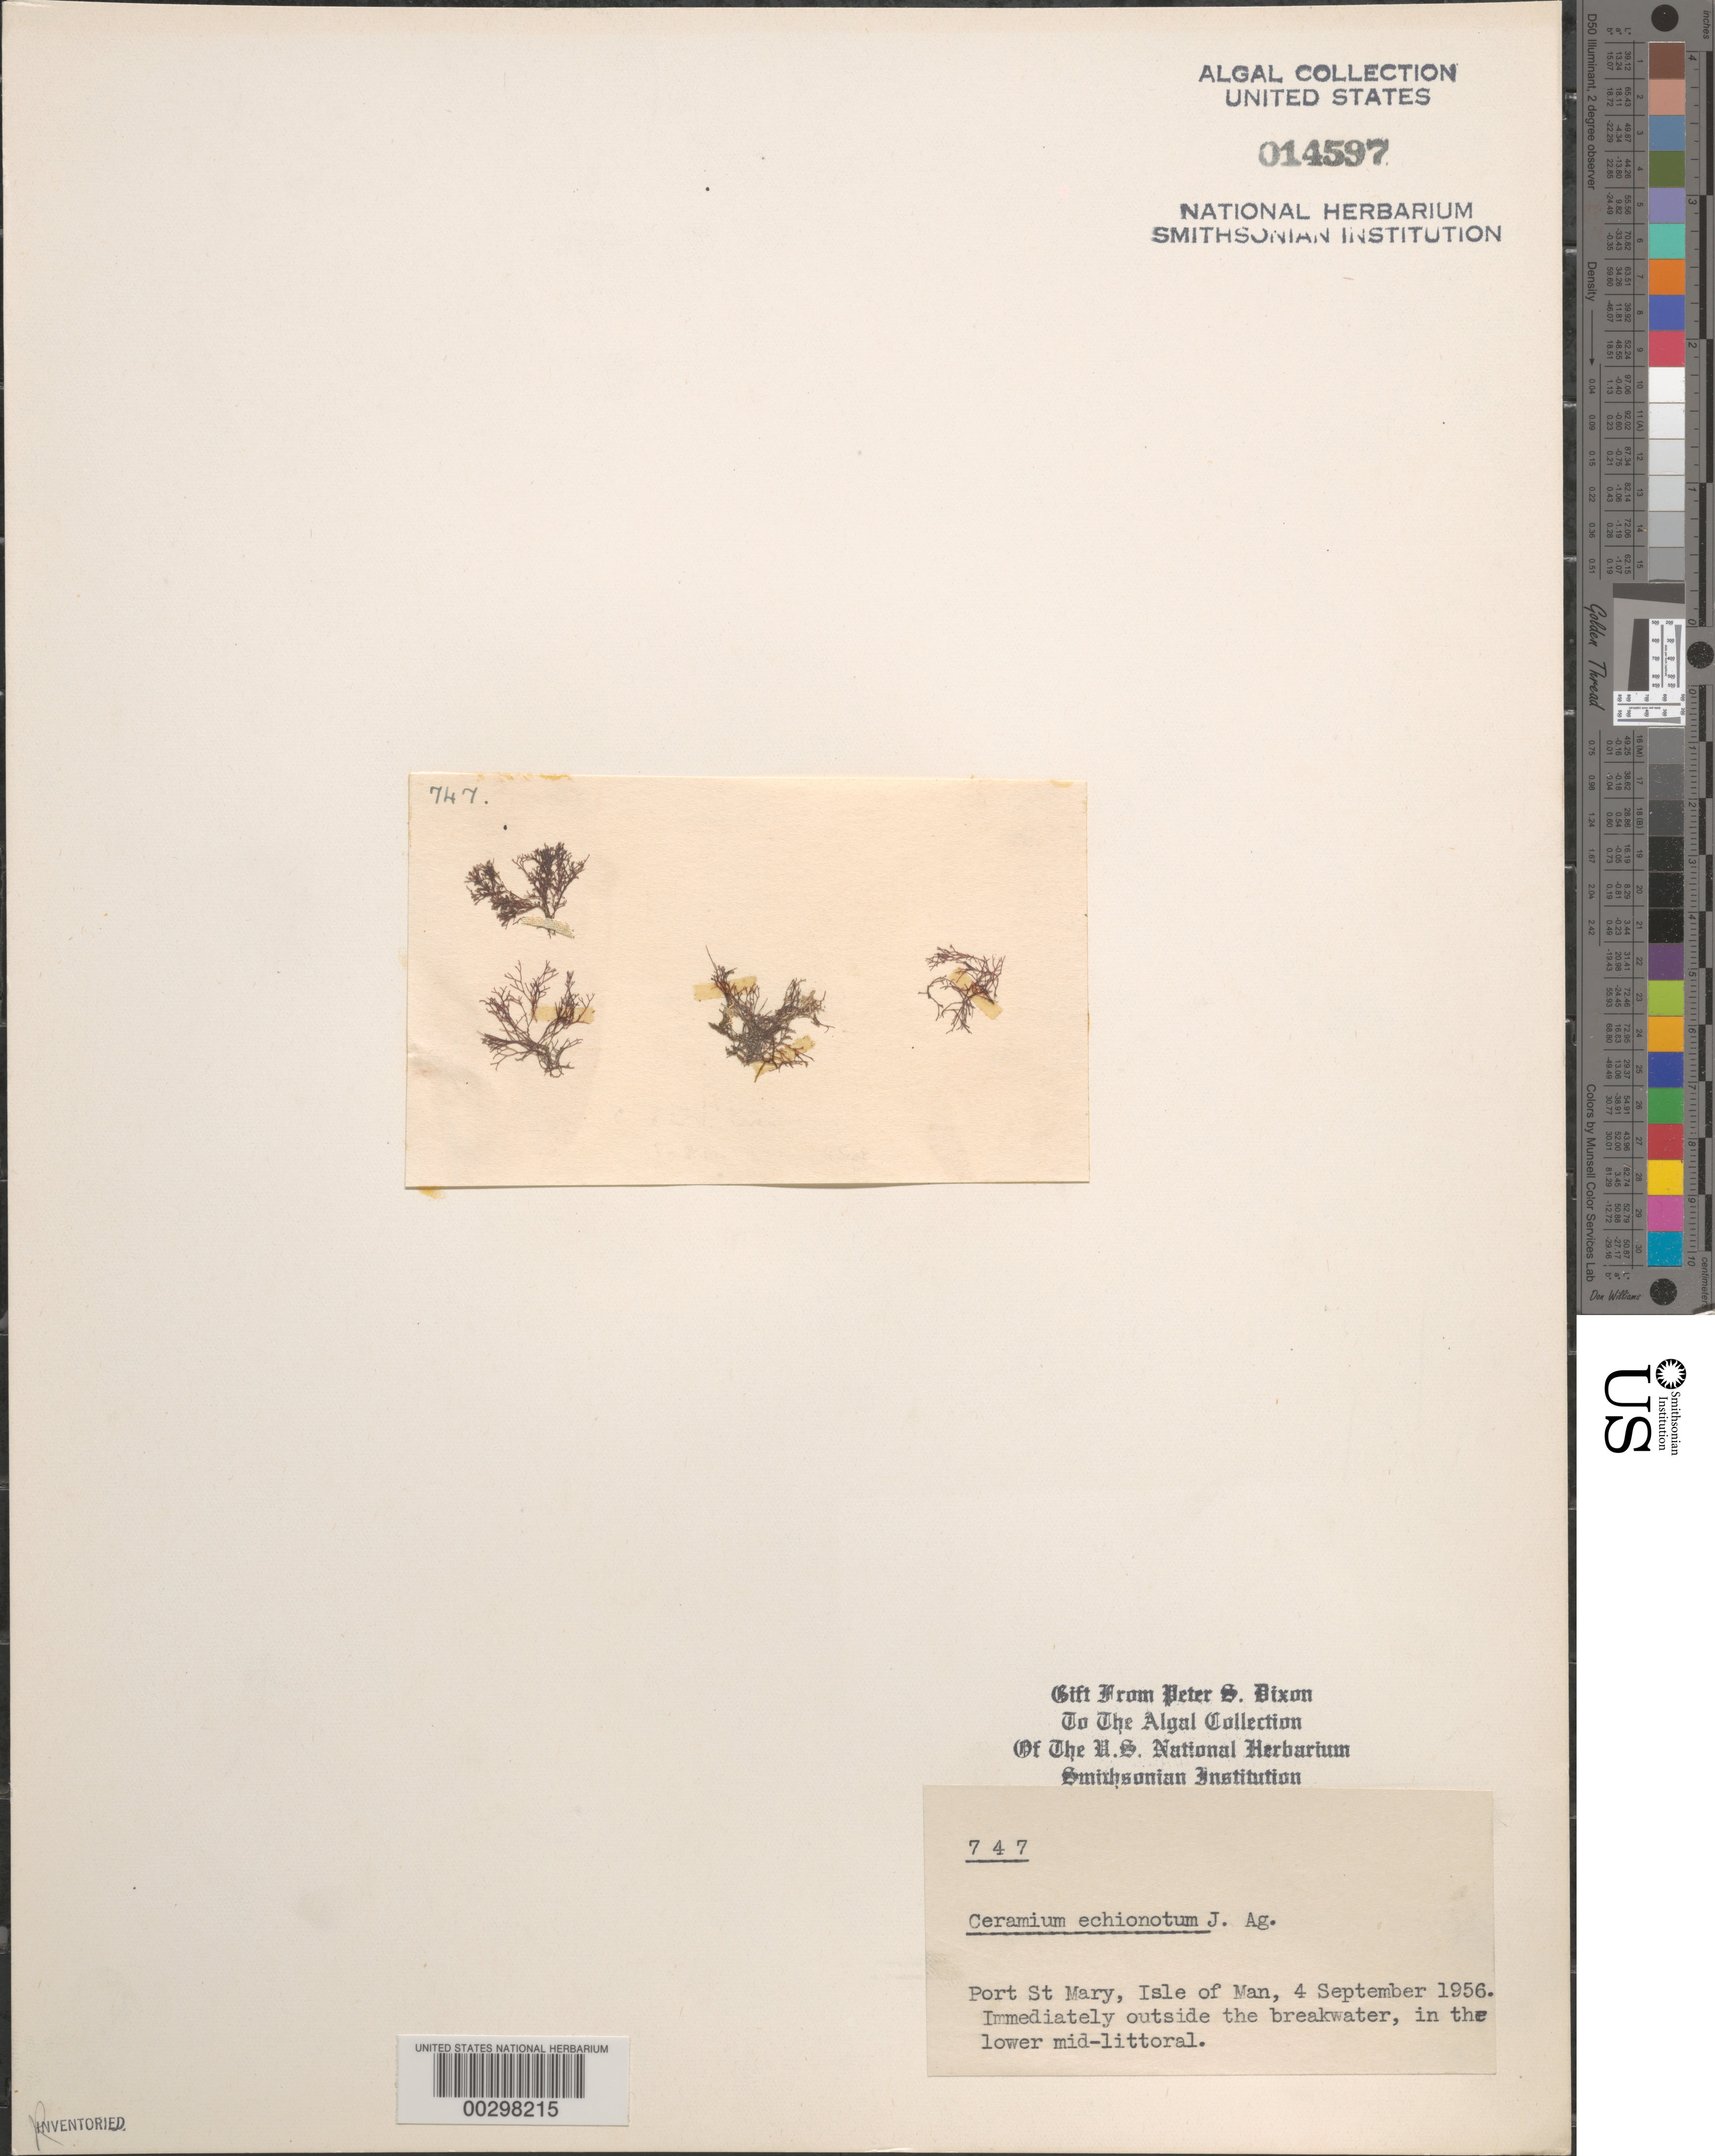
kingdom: Plantae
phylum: Rhodophyta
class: Florideophyceae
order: Ceramiales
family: Ceramiaceae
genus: Ceramium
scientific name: Ceramium echionotum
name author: J. Agardh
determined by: Dixon, P. S.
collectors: P. S. Dixon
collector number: PSD 747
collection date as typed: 04 Sep 1956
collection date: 1956-09-04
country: United Kingdom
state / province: England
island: Isle of Man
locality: Port St. Mary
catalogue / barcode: US 14597